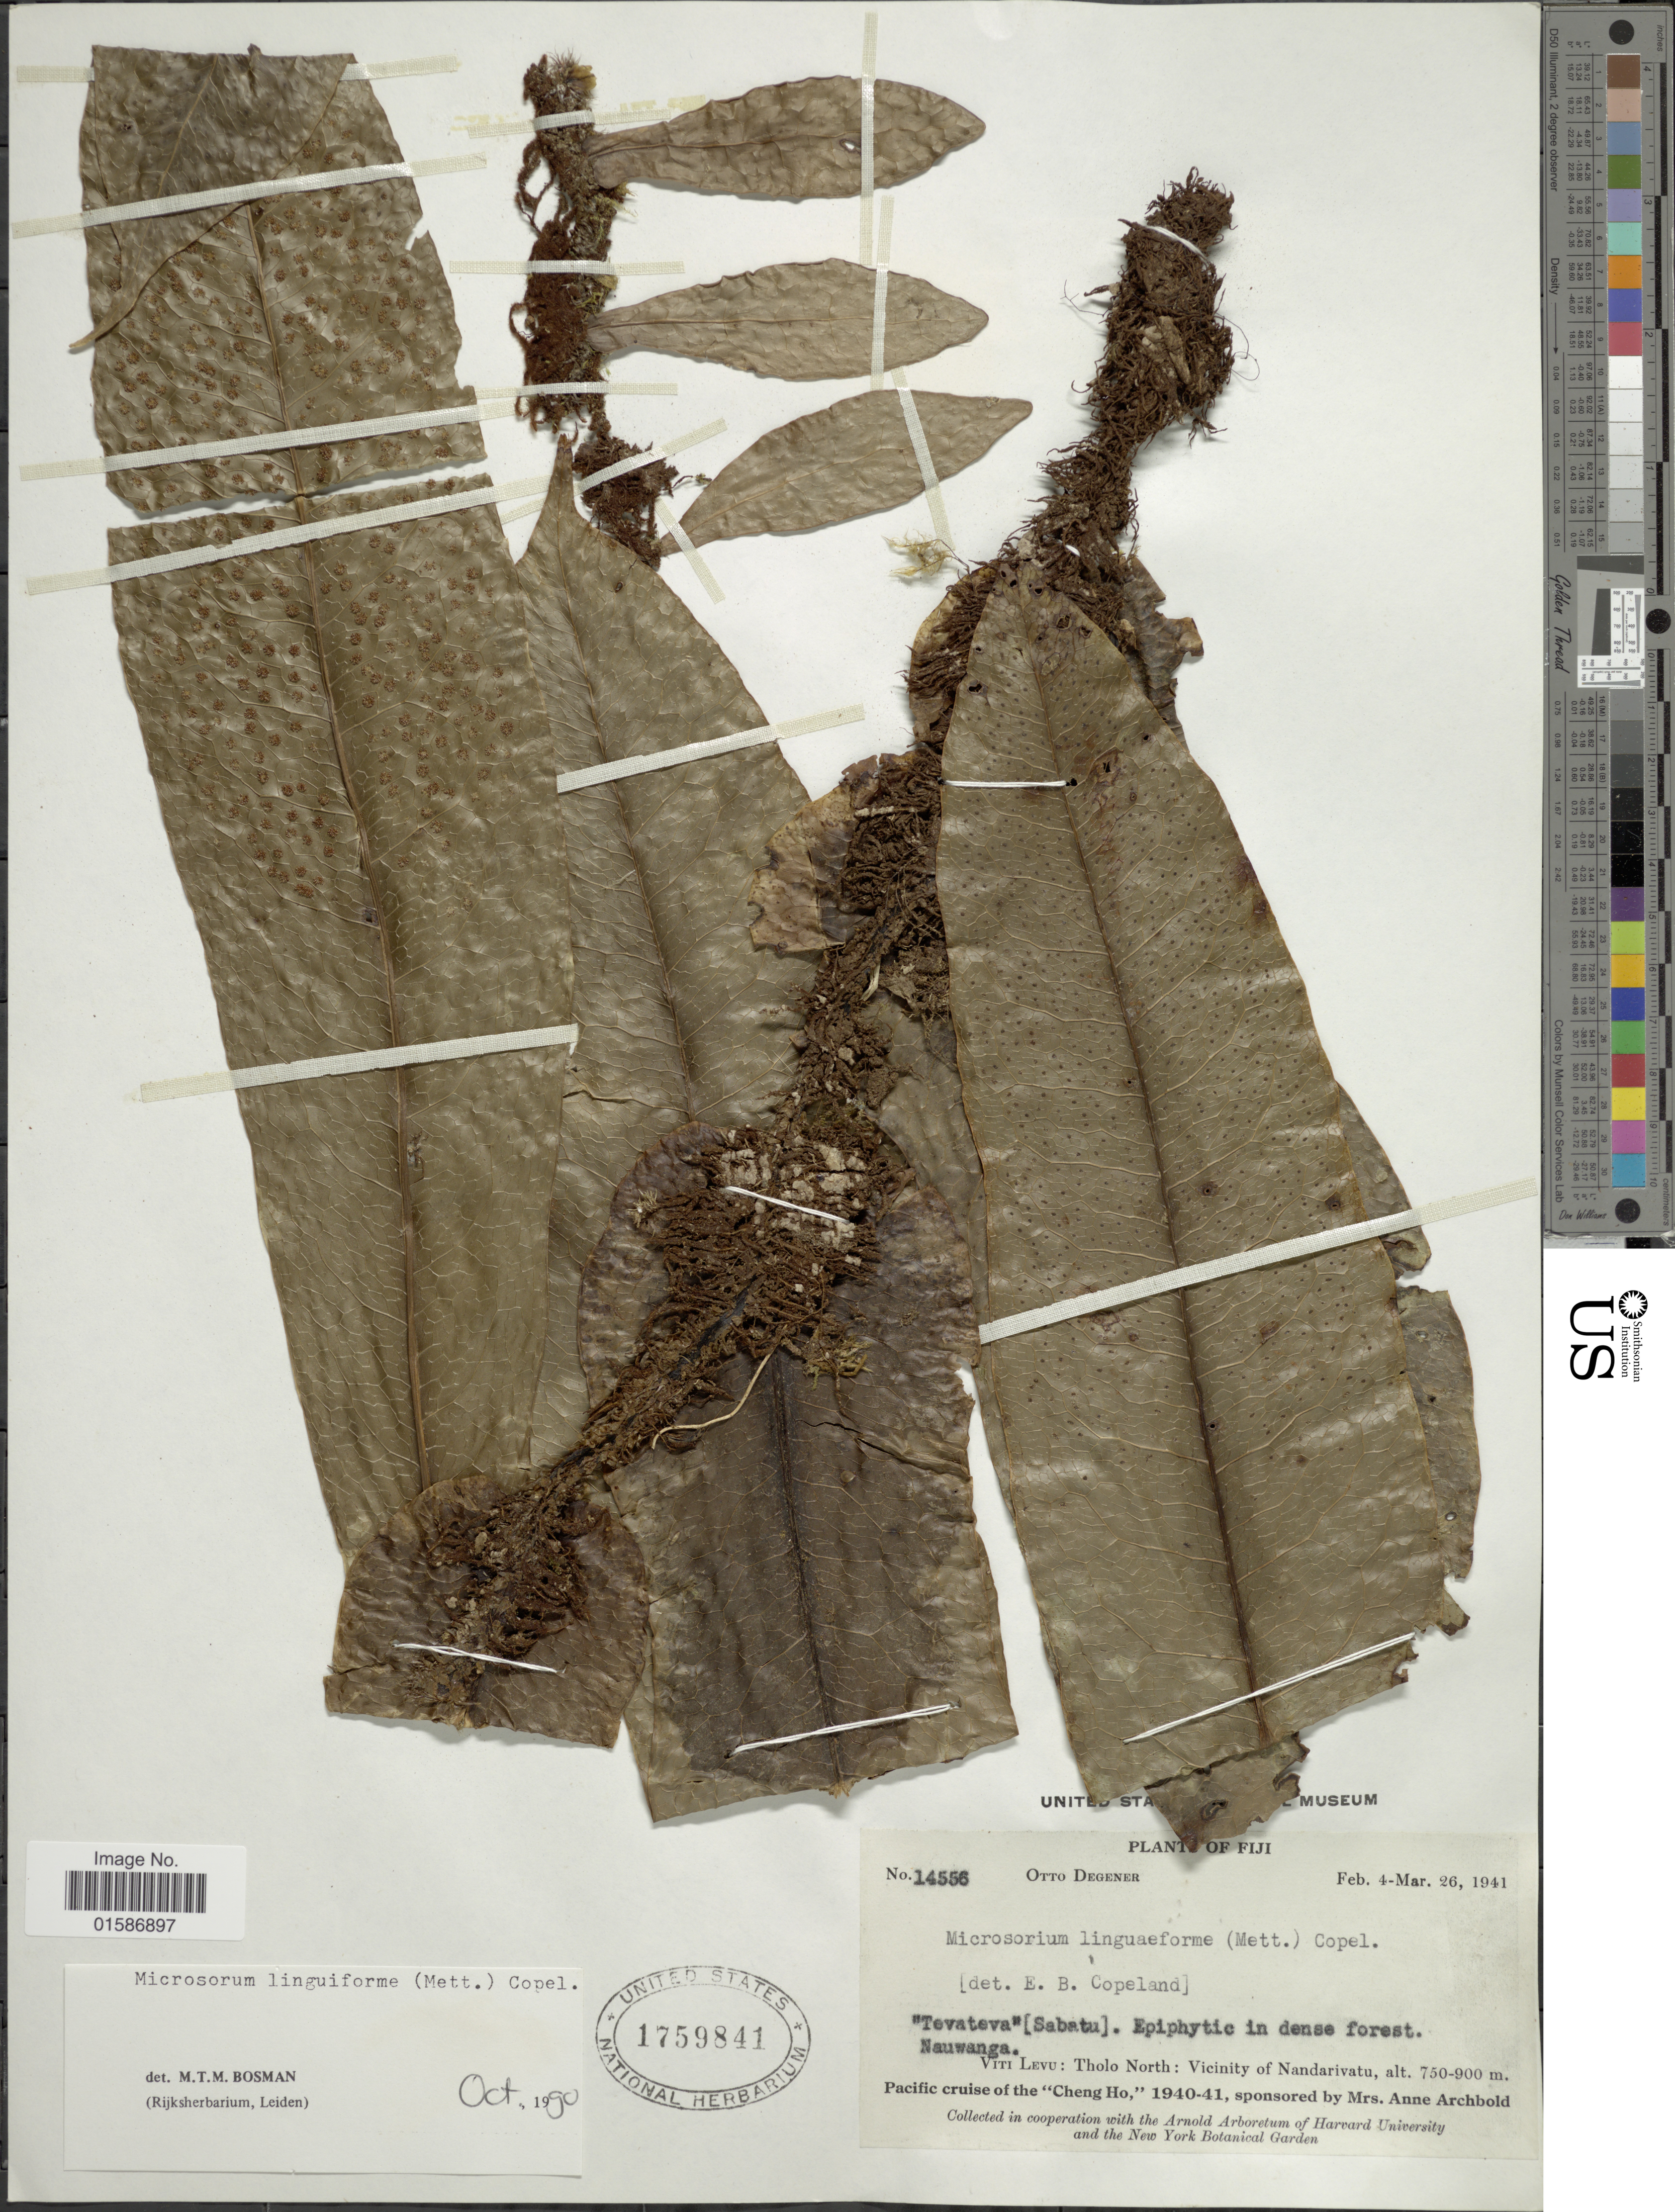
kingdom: Plantae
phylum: Tracheophyta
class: Polypodiopsida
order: Polypodiales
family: Polypodiaceae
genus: Microsorum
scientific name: Microsorum linguiforme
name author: (Mett.) Copel.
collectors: O. Degener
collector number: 14556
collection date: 1941-02-04/1941-03-26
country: Fiji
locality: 'Tevateva' [Sabatu], Nawanga, Viti Levu: Tholo North: Vicinity of Nandarivatu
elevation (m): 750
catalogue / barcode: US 1759841